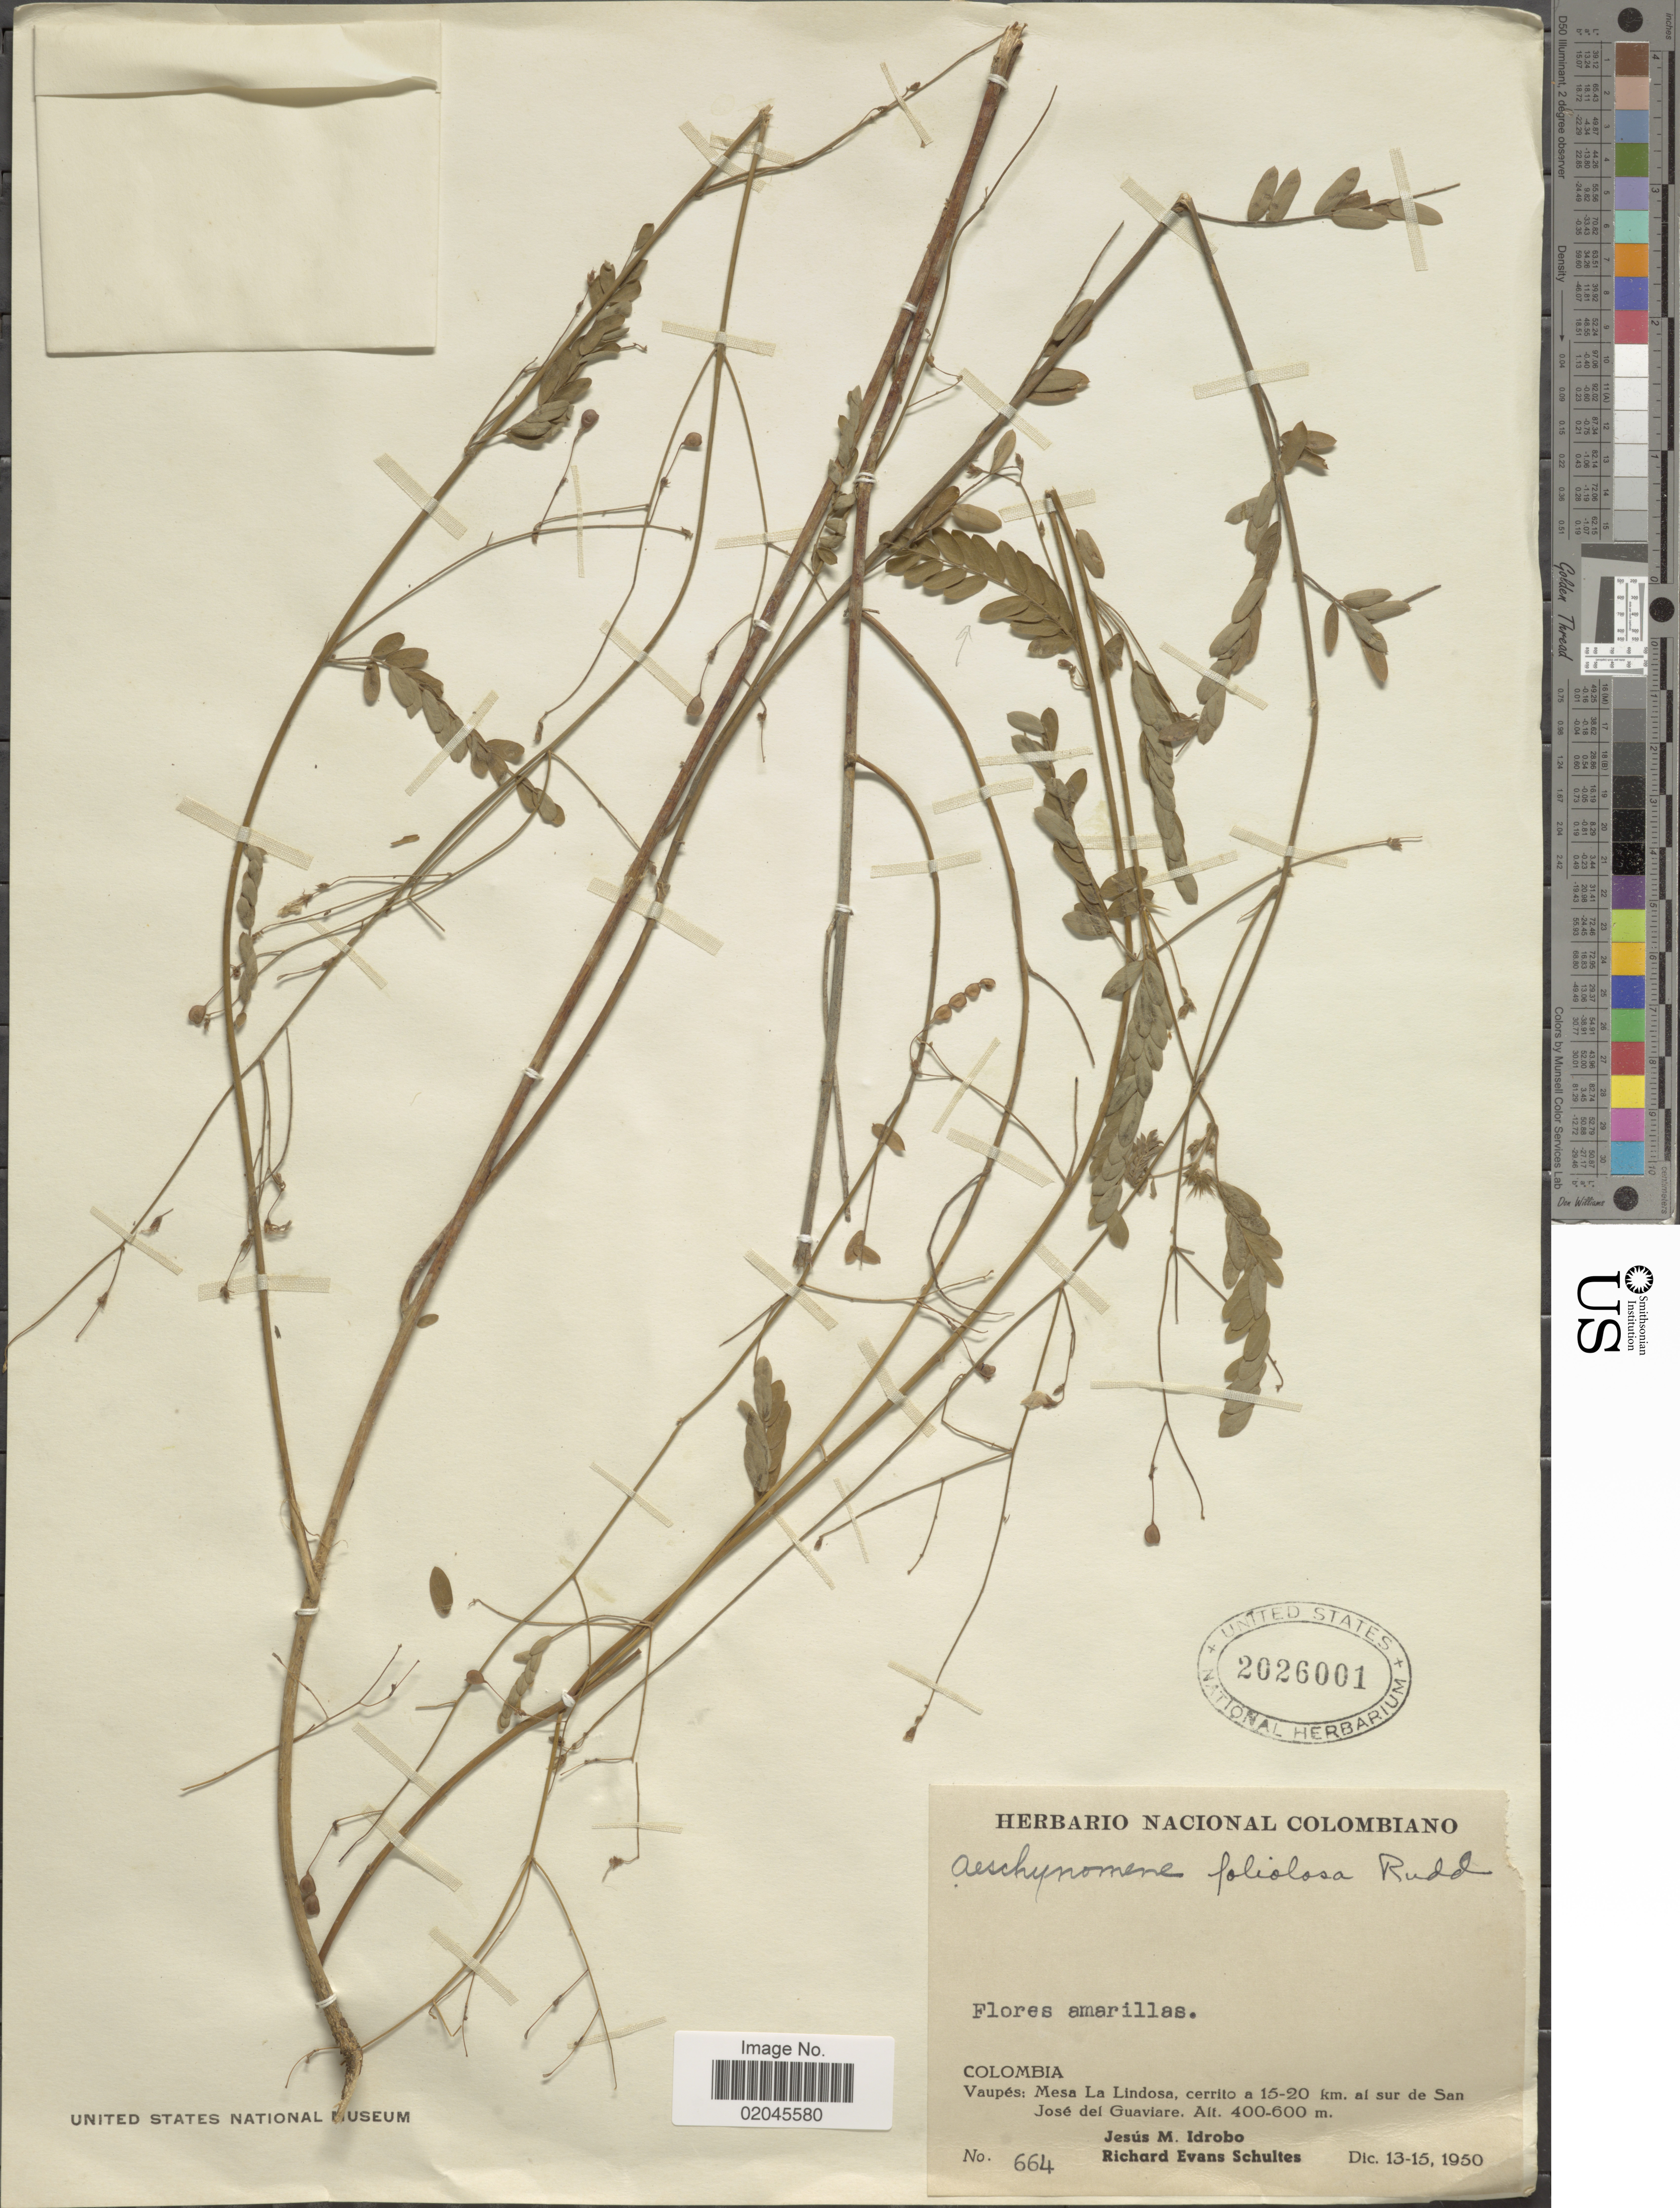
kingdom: Plantae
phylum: Tracheophyta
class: Magnoliopsida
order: Fabales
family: Fabaceae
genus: Aeschynomene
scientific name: Aeschynomene foliolosa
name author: Rudd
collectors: J. M. Idrobo & R. E. Schultes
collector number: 664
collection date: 1950-12-13/1950-12-15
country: Colombia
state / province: Vaupés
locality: Mesa La Lindosa, cerrito a 15-20 km. al sur de San Jose del Guaviare.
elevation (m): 400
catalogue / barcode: US 2026001